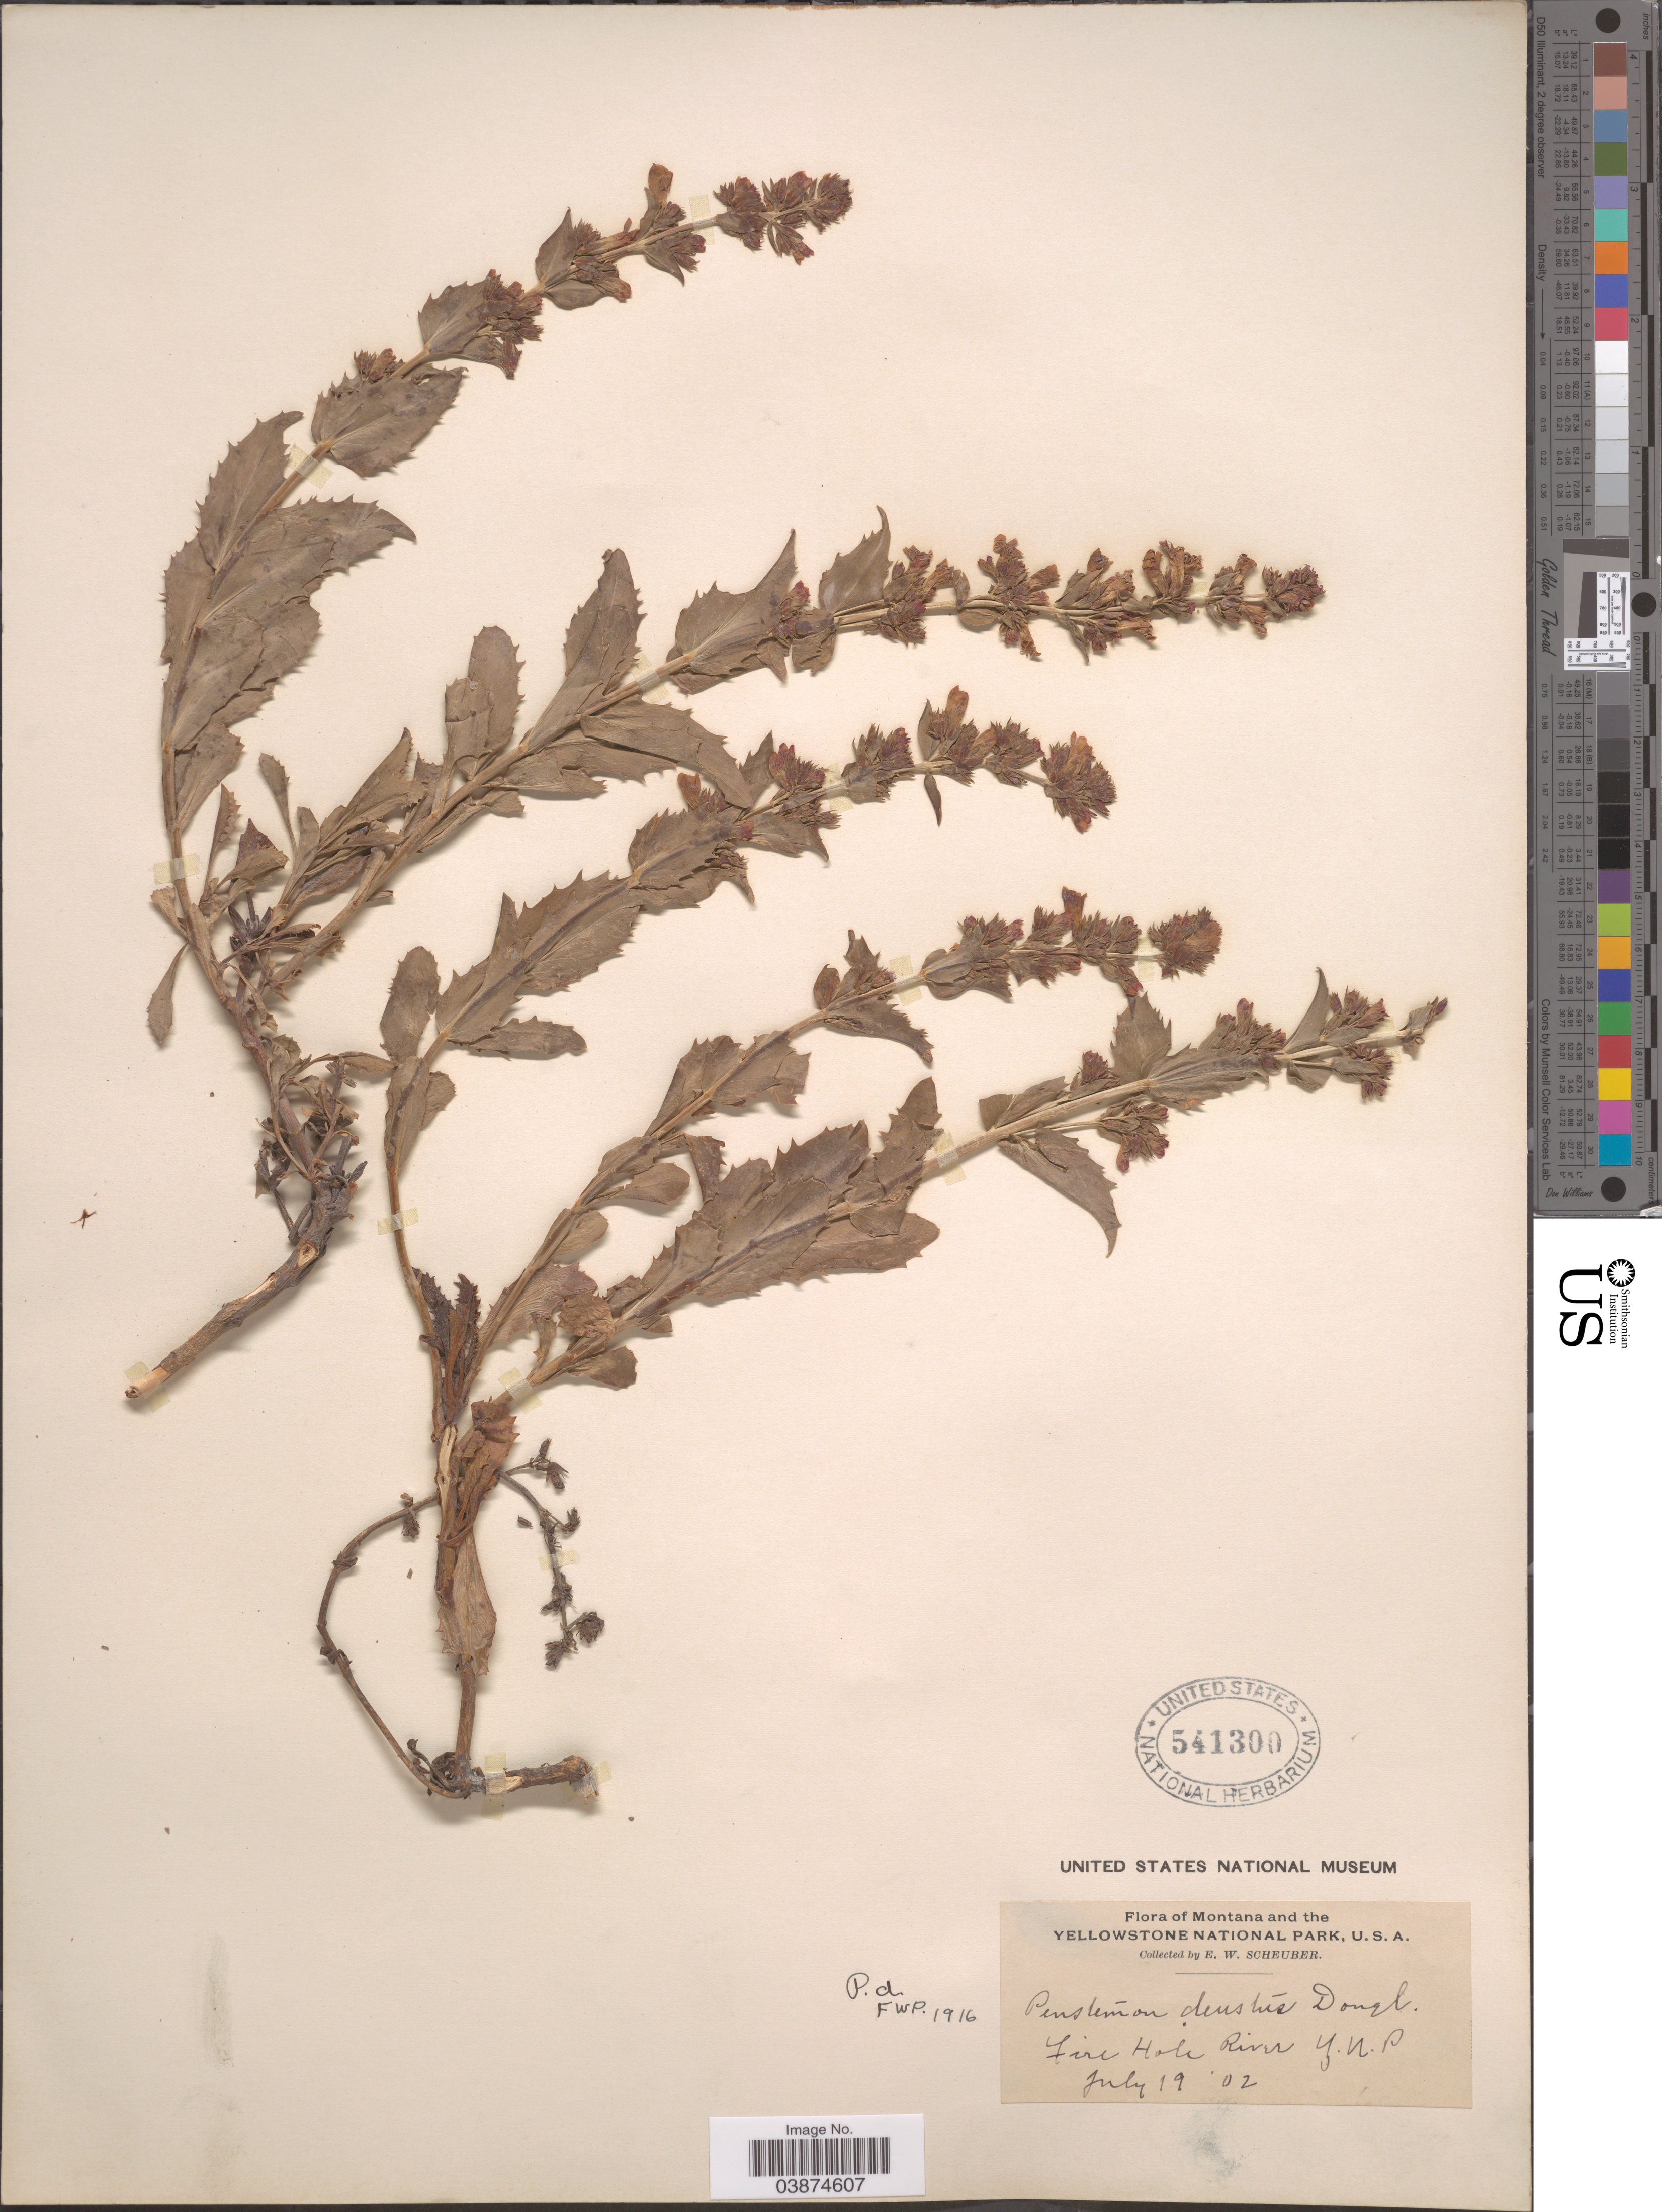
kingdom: Plantae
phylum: Tracheophyta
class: Magnoliopsida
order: Lamiales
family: Plantaginaceae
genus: Penstemon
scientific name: Penstemon deustus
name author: Douglas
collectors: E. Scheuber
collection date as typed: Transcribed d/m/y: 19/7/2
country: United States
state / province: Montana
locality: Yellowstone National Park. Fire Hole River.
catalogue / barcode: US 541300